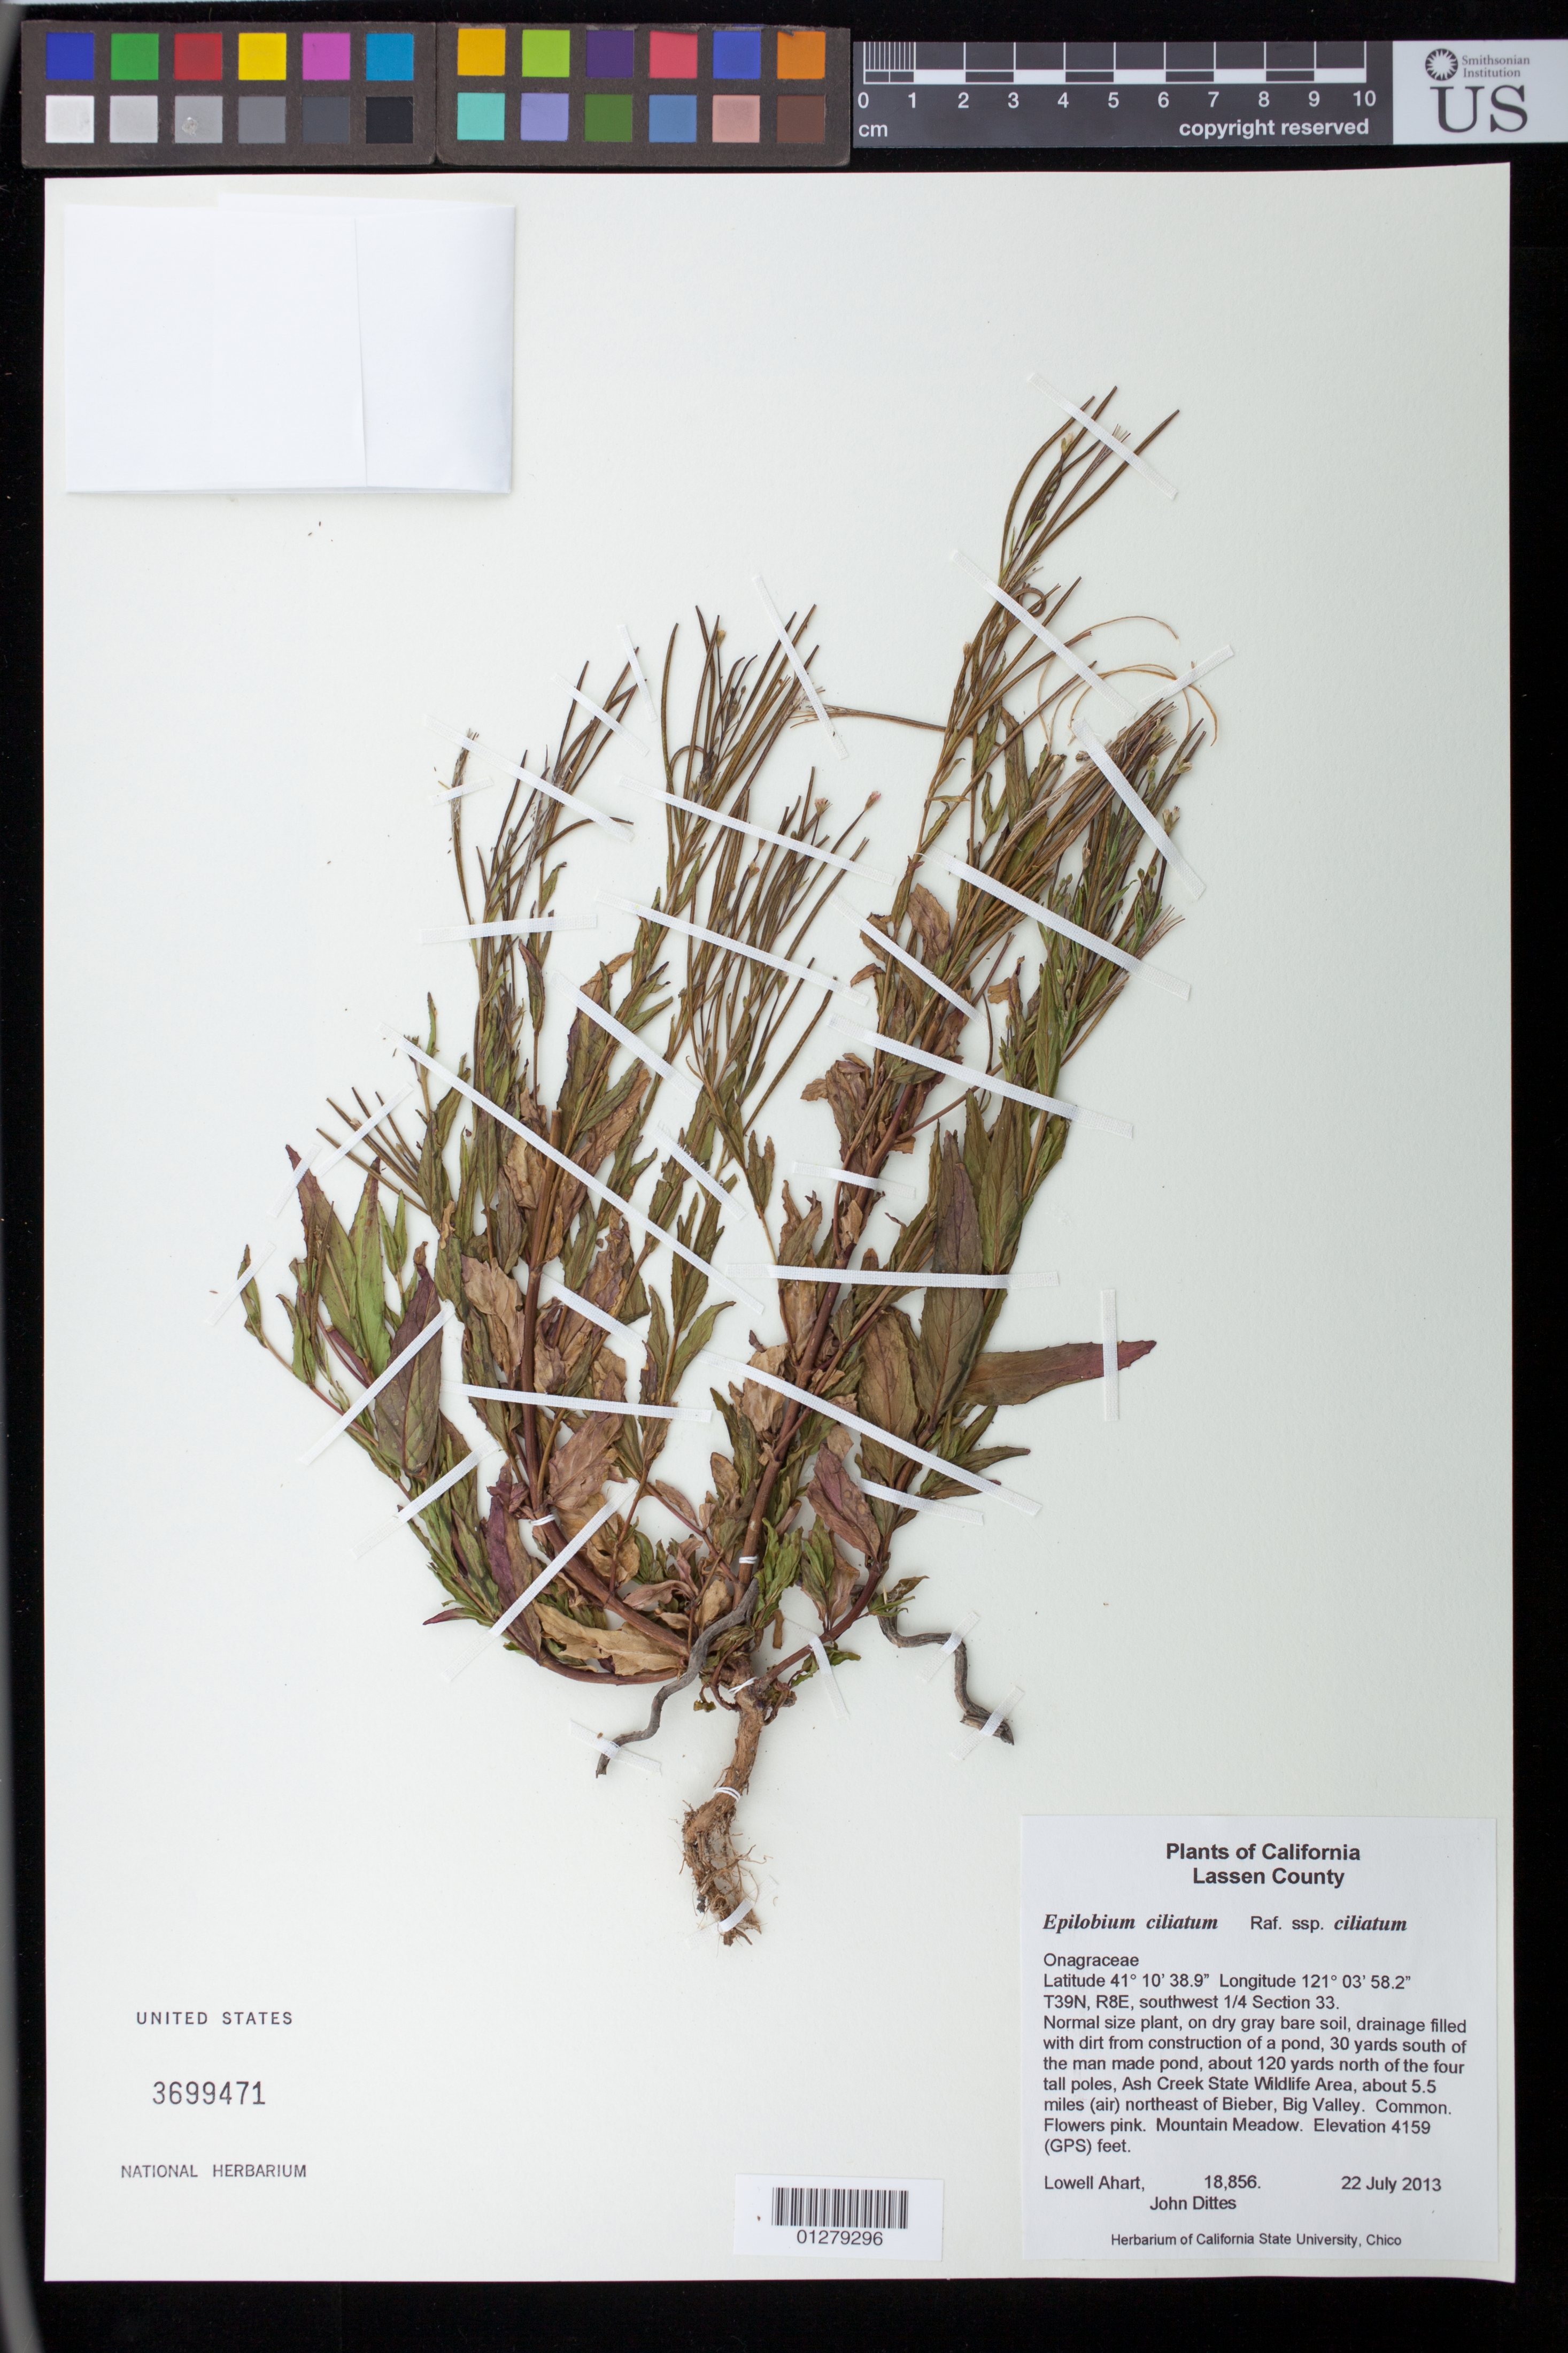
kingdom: Plantae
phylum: Tracheophyta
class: Magnoliopsida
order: Myrtales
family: Onagraceae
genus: Epilobium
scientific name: Epilobium ciliatum subsp. ciliatum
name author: Raf.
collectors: L. Ahart & J. Dittes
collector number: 18856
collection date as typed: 22 July 2013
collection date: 2013-07-22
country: United States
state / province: California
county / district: Lassen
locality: About 30 yards south of the man made pond, about 120 yards north of the four tall poles, Ash Creek State Wildlife Area, about 5.5 miles (air) NE of Bieber, Big Valley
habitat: Mountain meadow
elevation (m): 1268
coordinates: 41 11 38.76 N, 121 00 15.02 W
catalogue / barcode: US 3699471